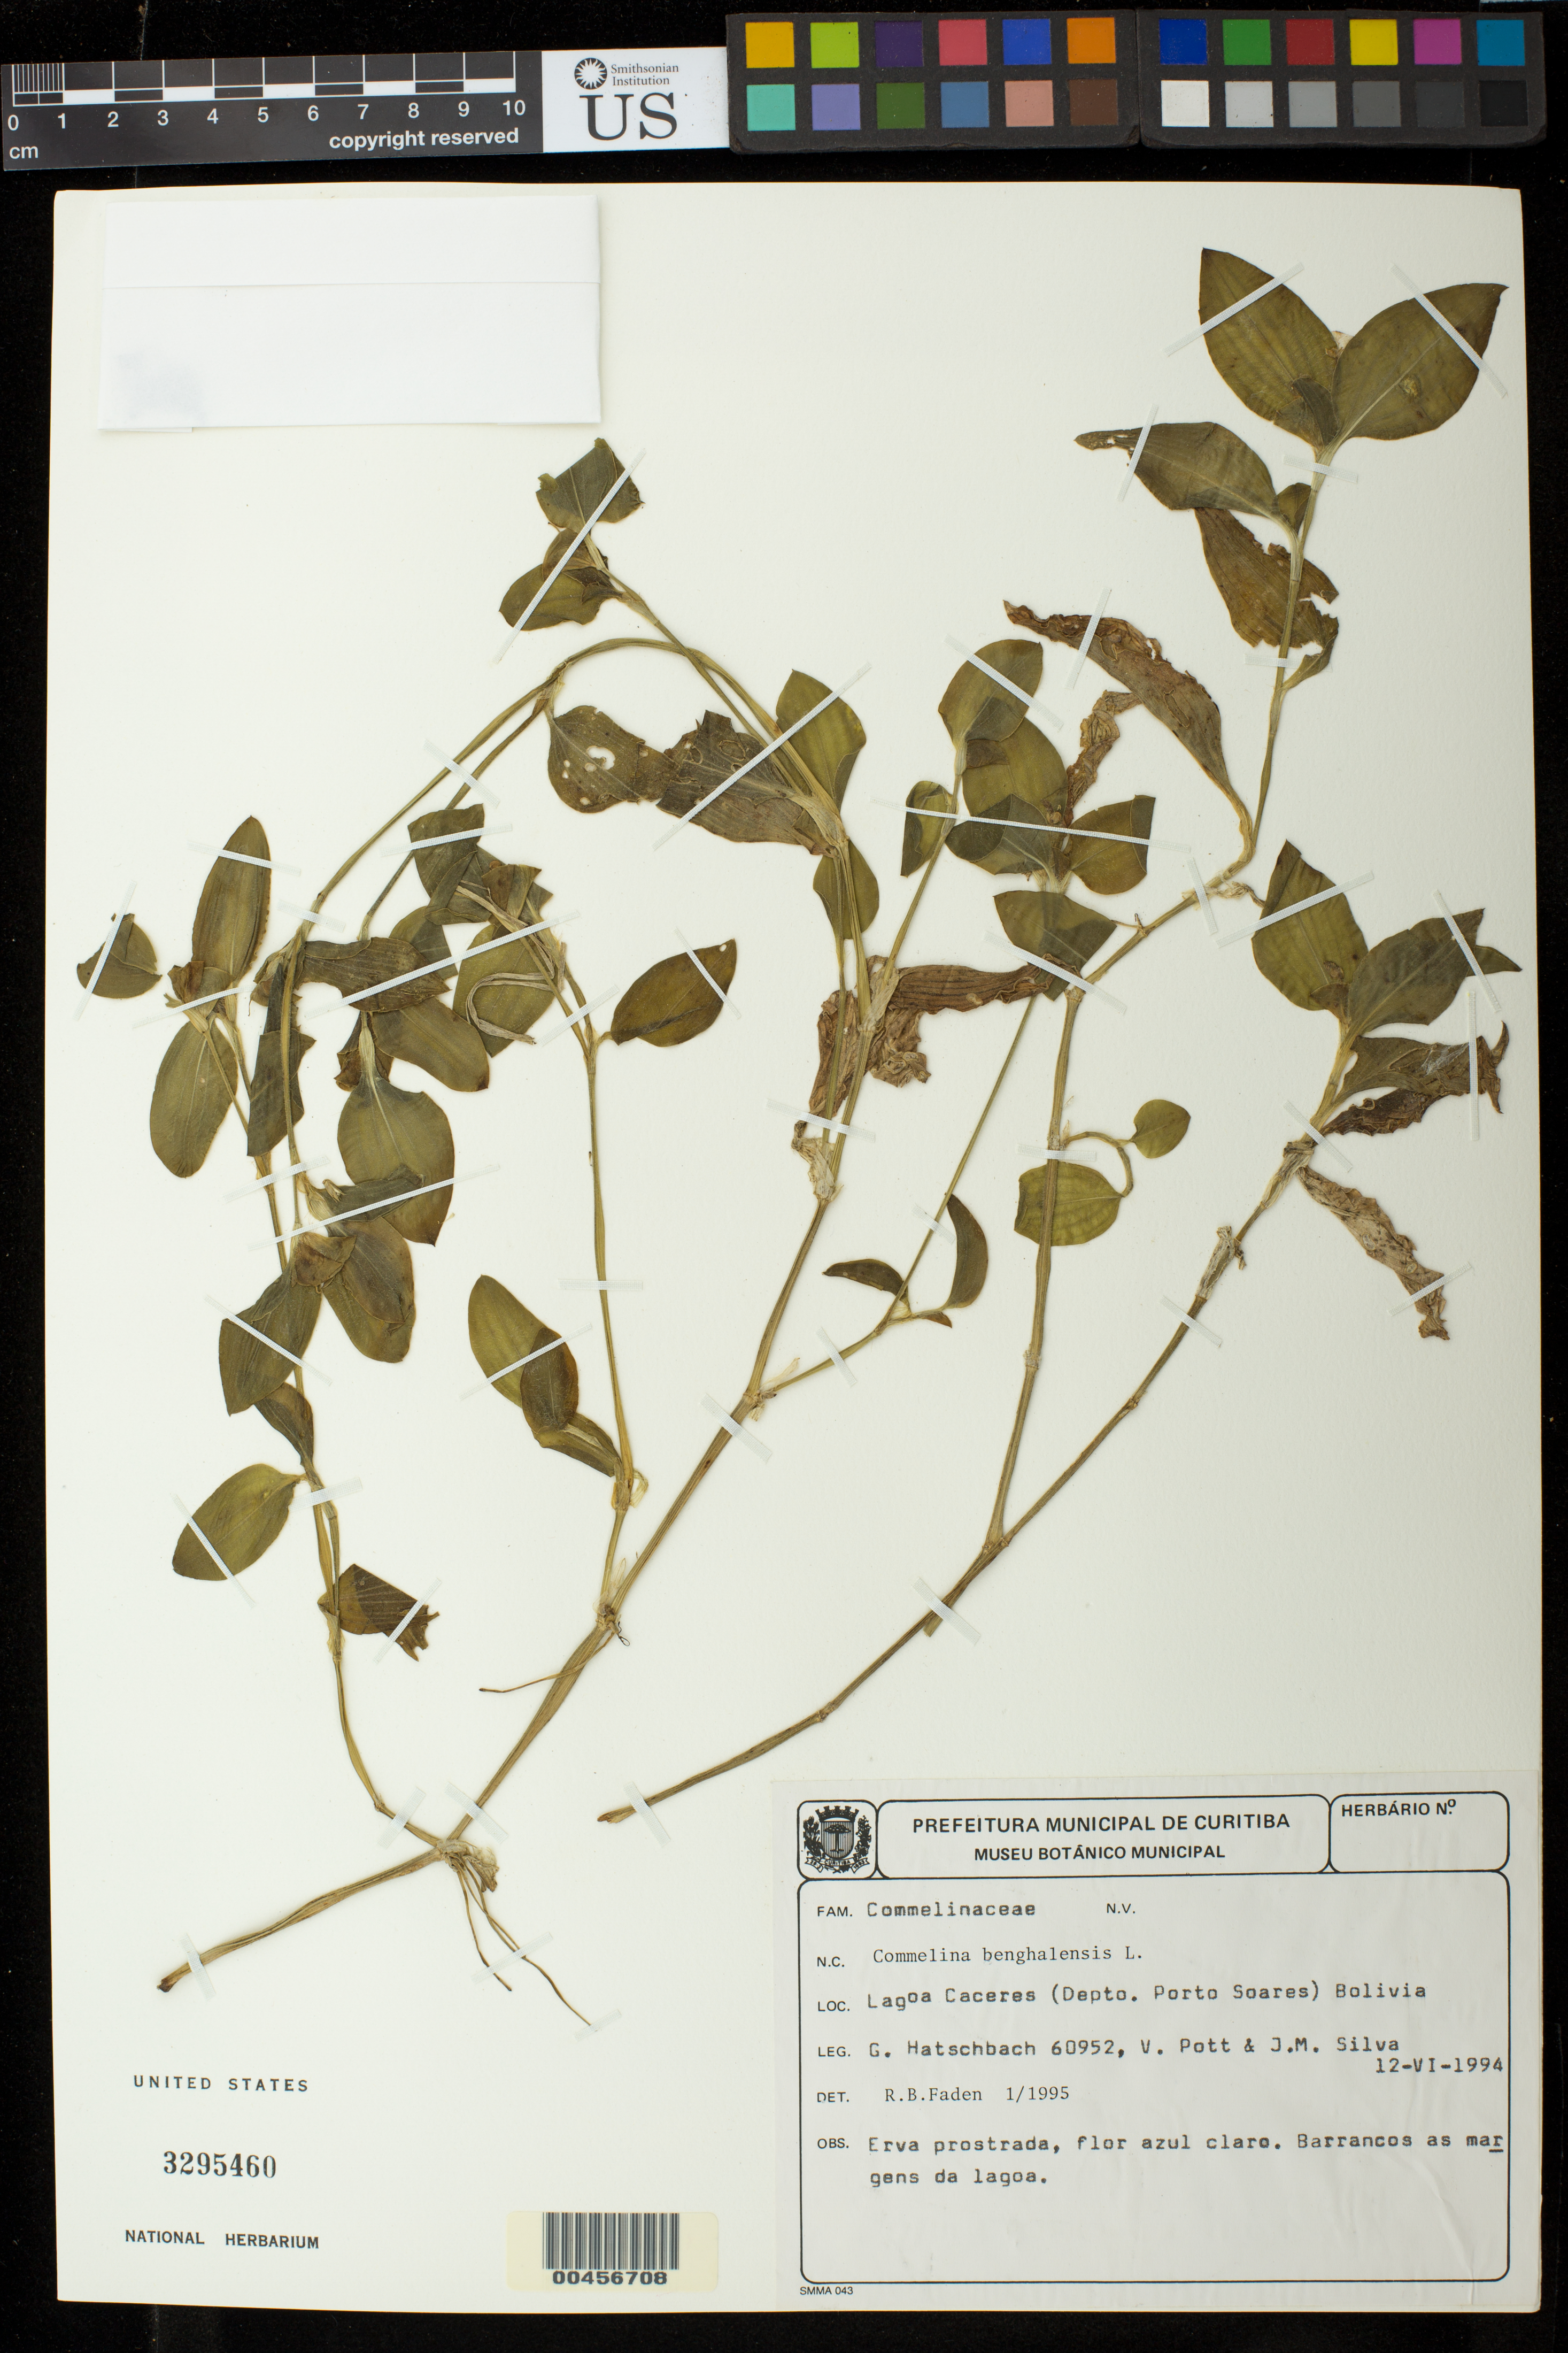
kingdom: Plantae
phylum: Tracheophyta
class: Liliopsida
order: Commelinales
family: Commelinaceae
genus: Commelina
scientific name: Commelina benghalensis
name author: L.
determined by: Faden, Robert B., (US), Smithsonian Institution - National Museum of Natural History (UNITED STATES)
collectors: G. Hatschbach, V. J. Pott & J. M. Silva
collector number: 60952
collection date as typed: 12 Jun 1994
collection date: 1994-06-12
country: Bolivia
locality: Lagoa Caceres, Porto Soares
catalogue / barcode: US 3295460